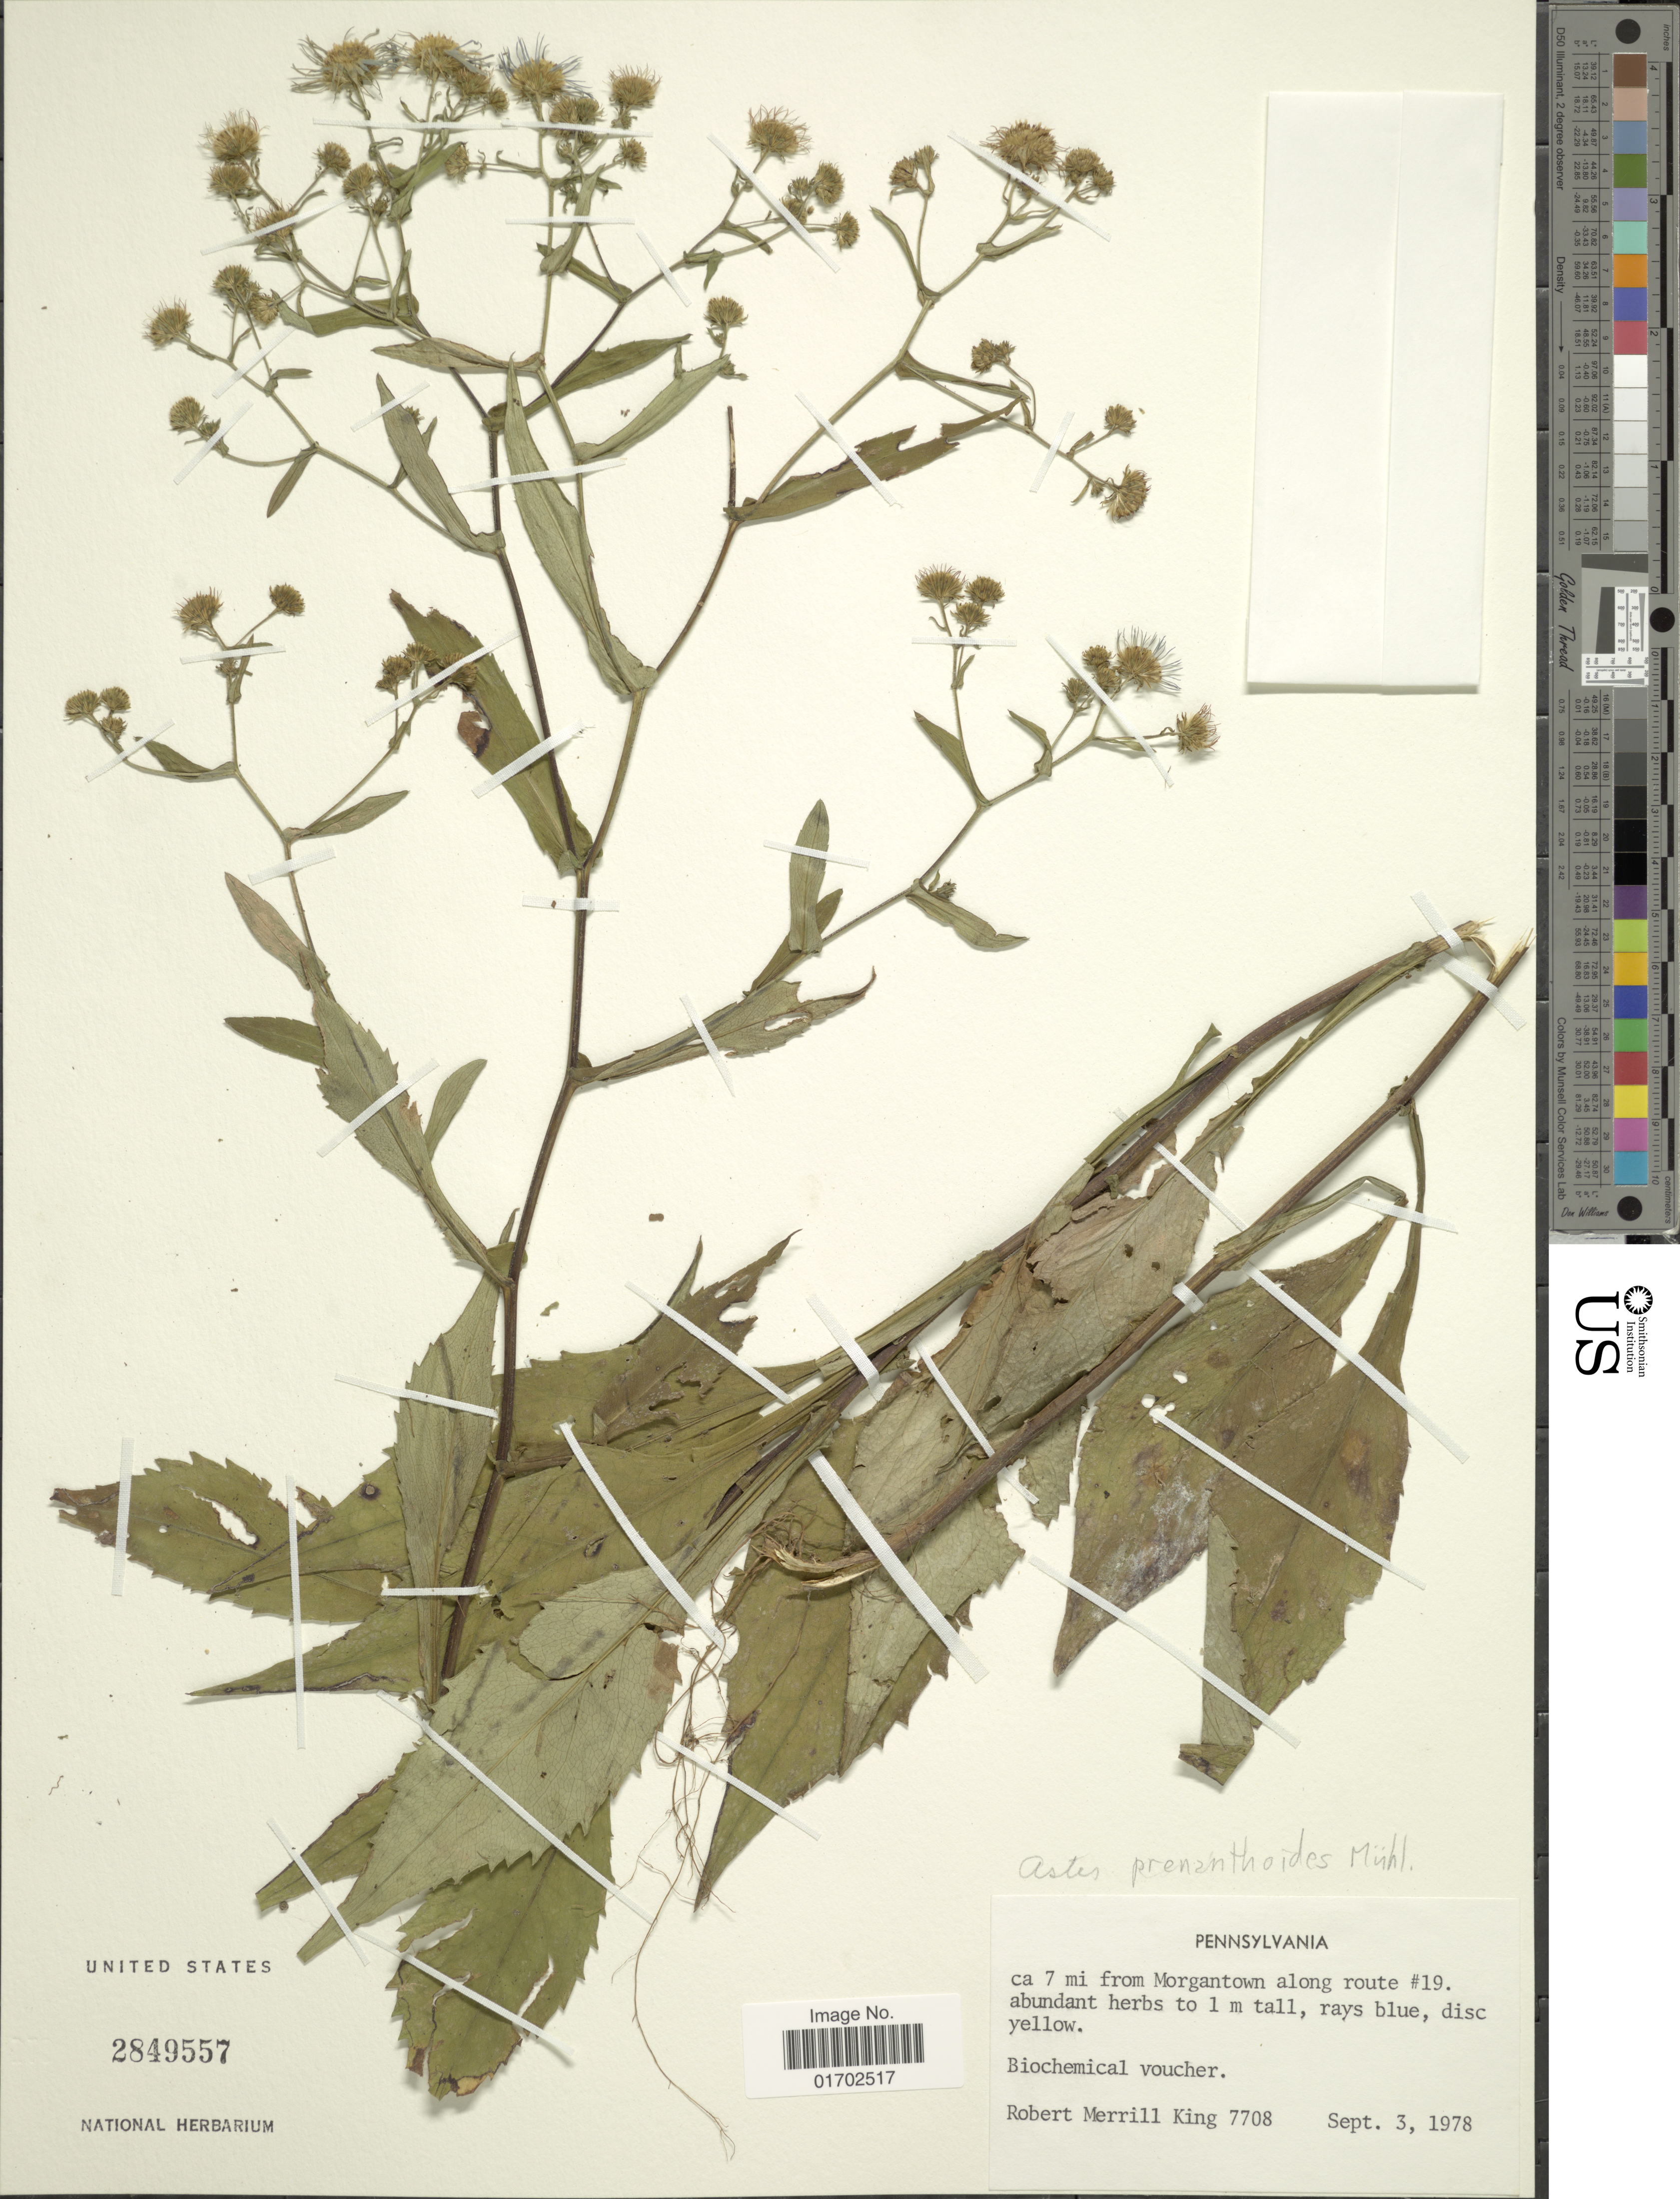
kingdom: Plantae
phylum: Tracheophyta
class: Magnoliopsida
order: Asterales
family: Asteraceae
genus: Symphyotrichum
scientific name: Symphyotrichum prenanthoides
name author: (Muhl. ex Willd.) G.L. Nesom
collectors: R. M. King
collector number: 7708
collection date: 1978-09-03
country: United States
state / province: Pennsylvania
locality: Pennsylvania. Ca 7 mi from Morgantown along route #19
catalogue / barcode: US 2849557